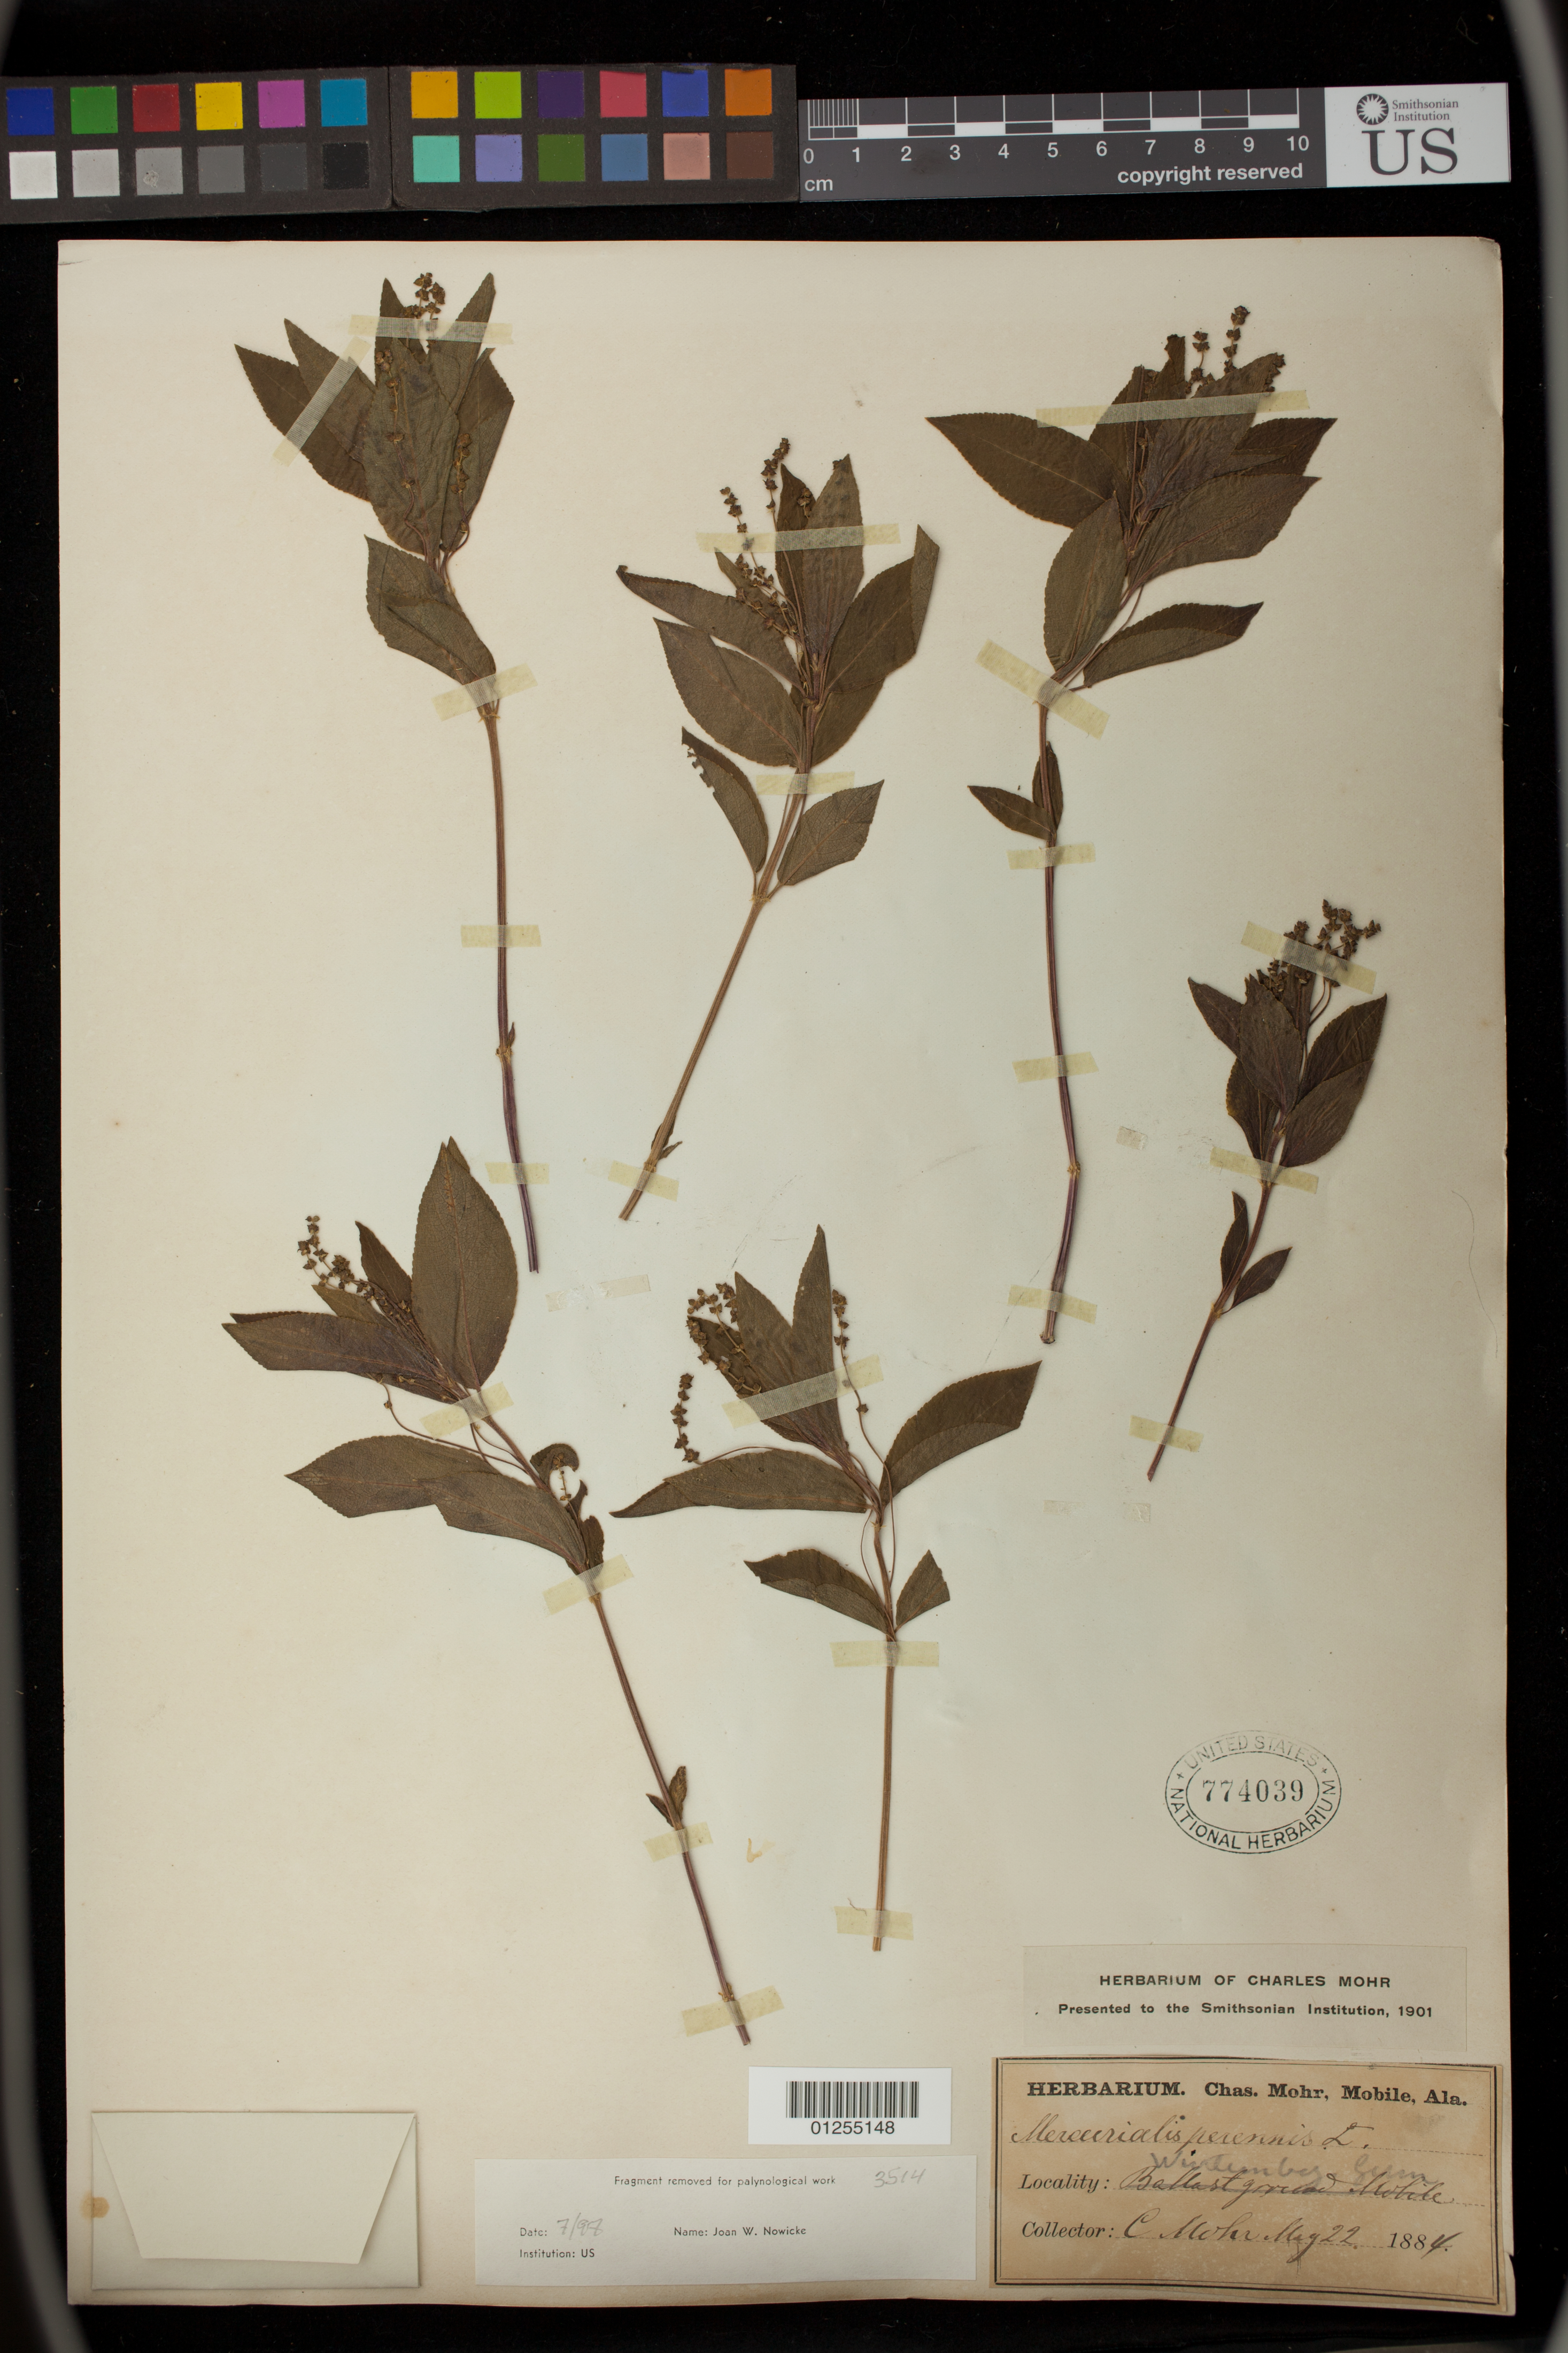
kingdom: Plantae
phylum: Tracheophyta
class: Magnoliopsida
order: Malpighiales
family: Euphorbiaceae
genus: Mercurialis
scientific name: Mercurialis perennis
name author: L.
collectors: C. T. Mohr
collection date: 1884-05-22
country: Germany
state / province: Baden-Württemberg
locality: Wurtenberg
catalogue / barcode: US 774039